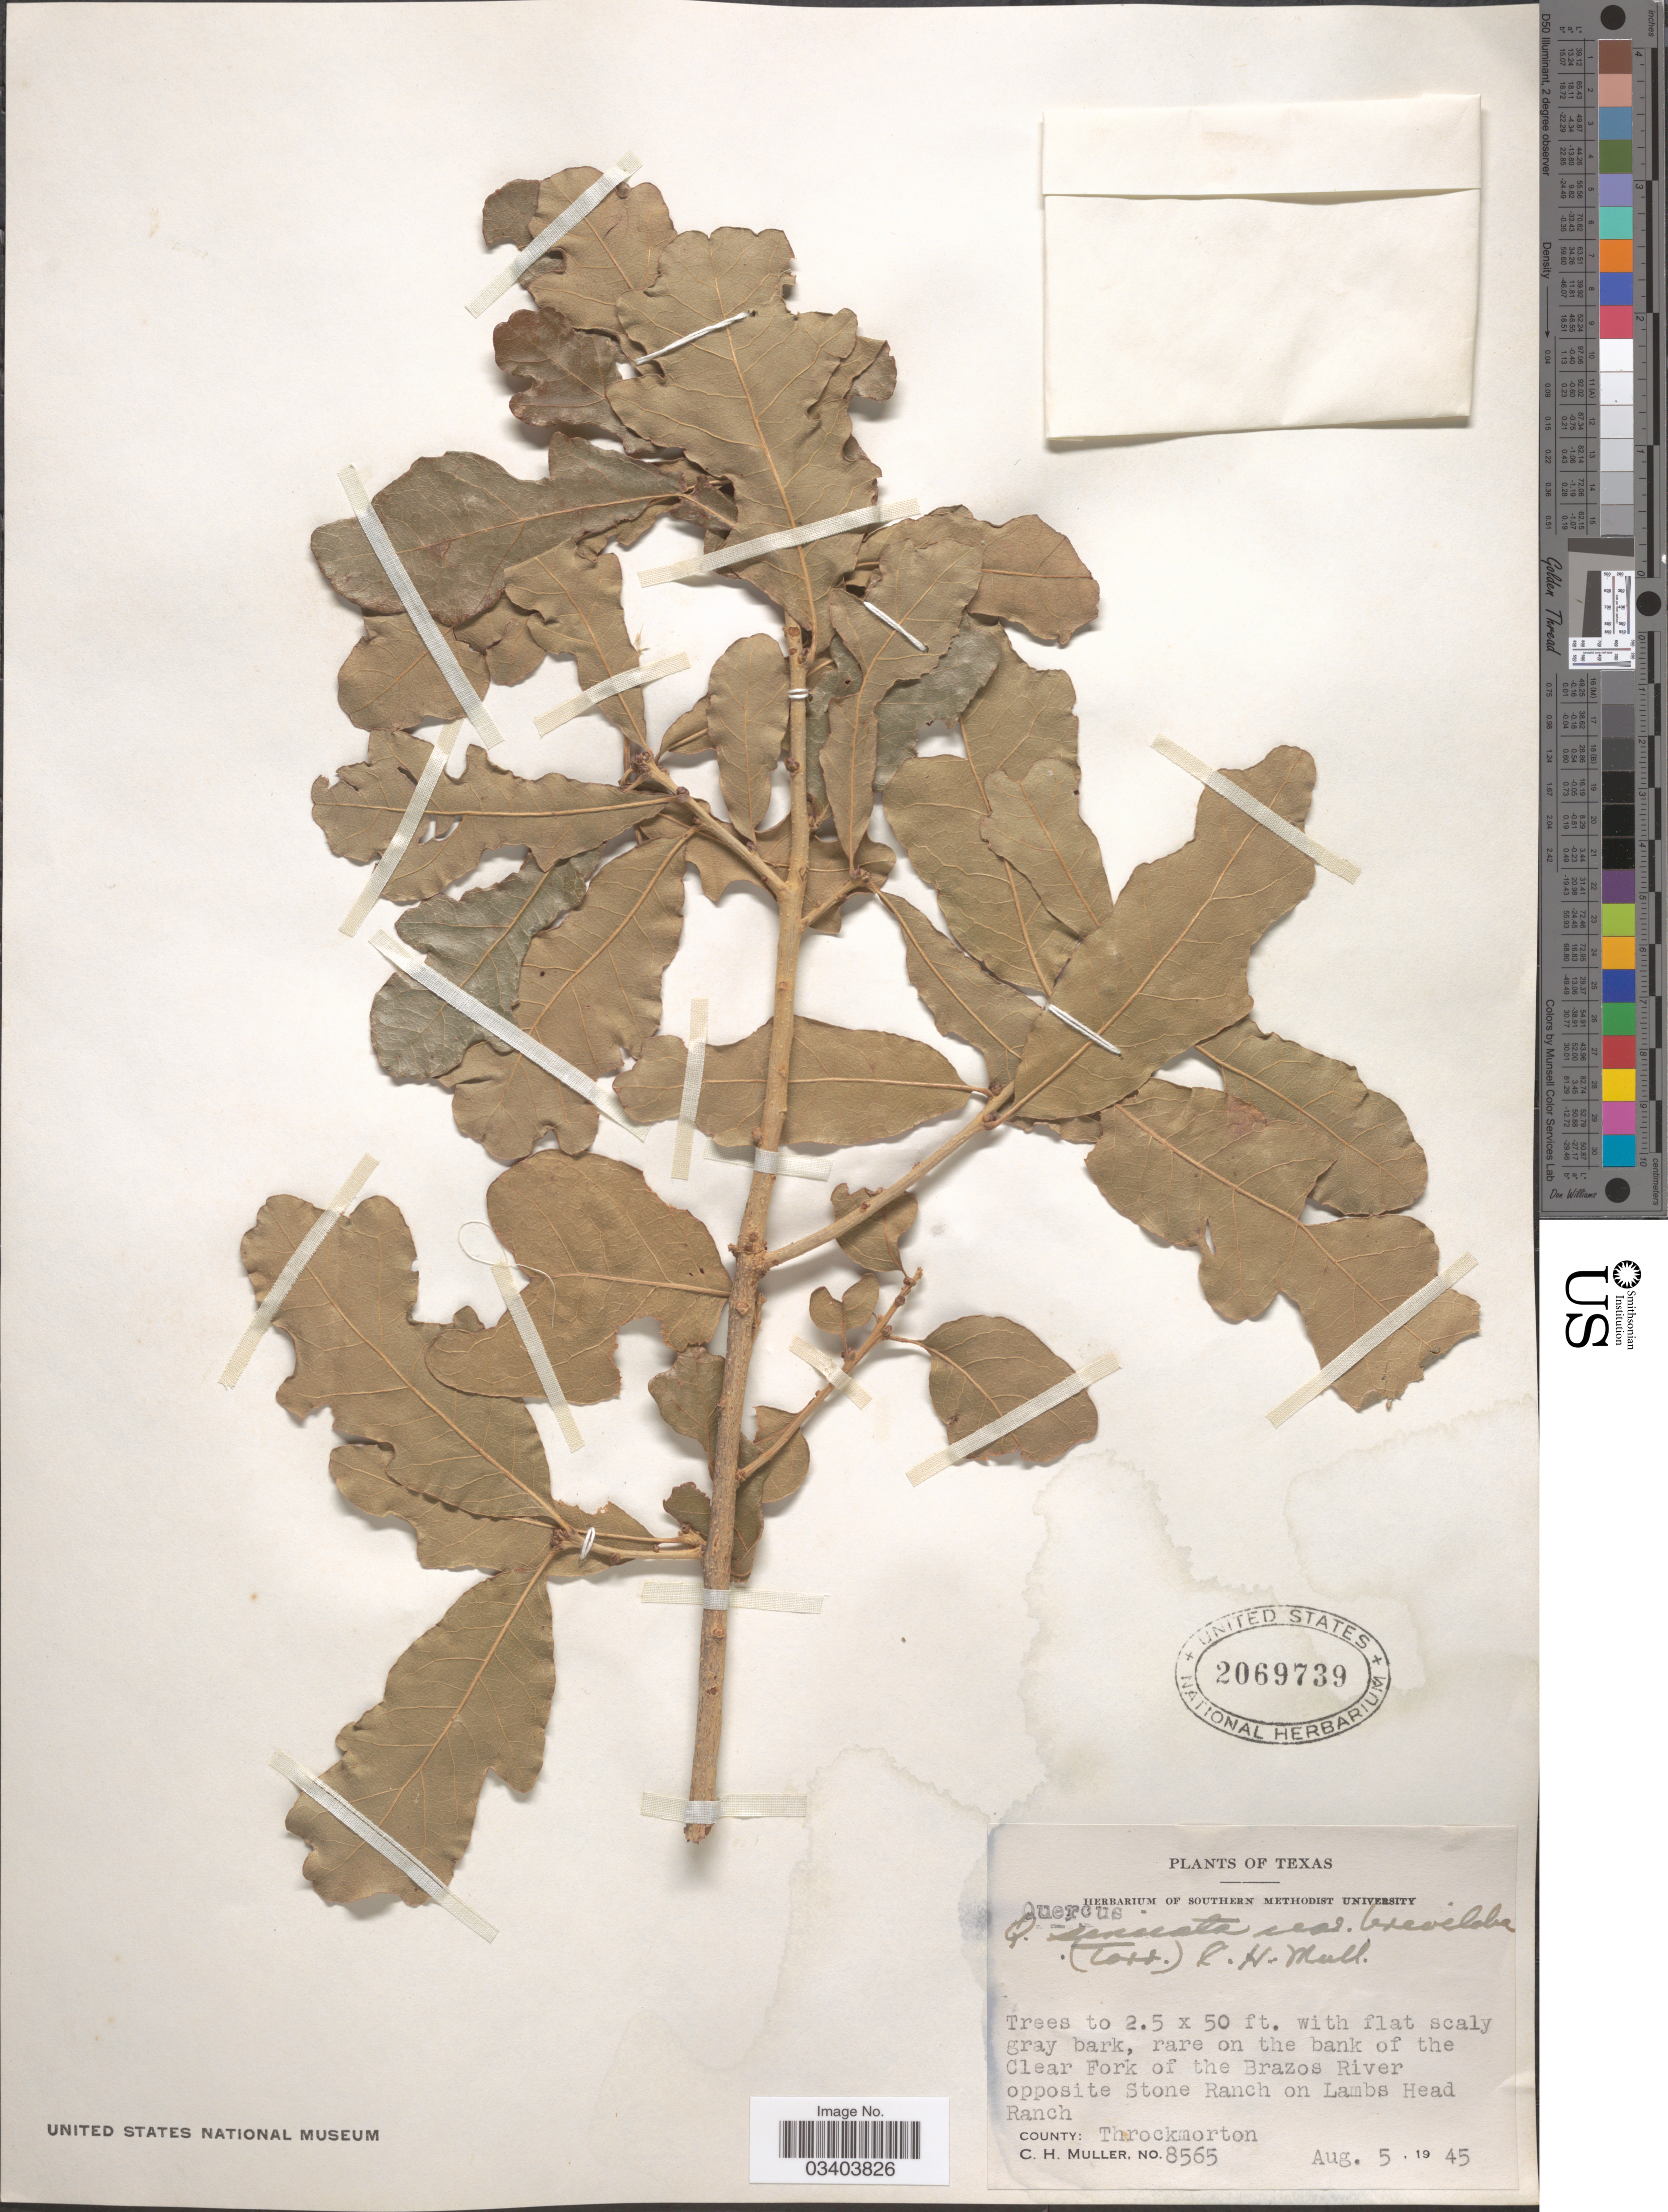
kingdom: Plantae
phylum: Tracheophyta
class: Magnoliopsida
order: Fagales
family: Fagaceae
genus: Quercus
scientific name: Quercus breviloba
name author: (Torr.) Sarg.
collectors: C. H. Mueller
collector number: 8565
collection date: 1945-08-05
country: United States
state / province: Texas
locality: On the bank of the Clear Fork of the Brazos River opposite Stone Ranch on Lambs Head Ranch. County: Throckmorton.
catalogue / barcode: US 2069739